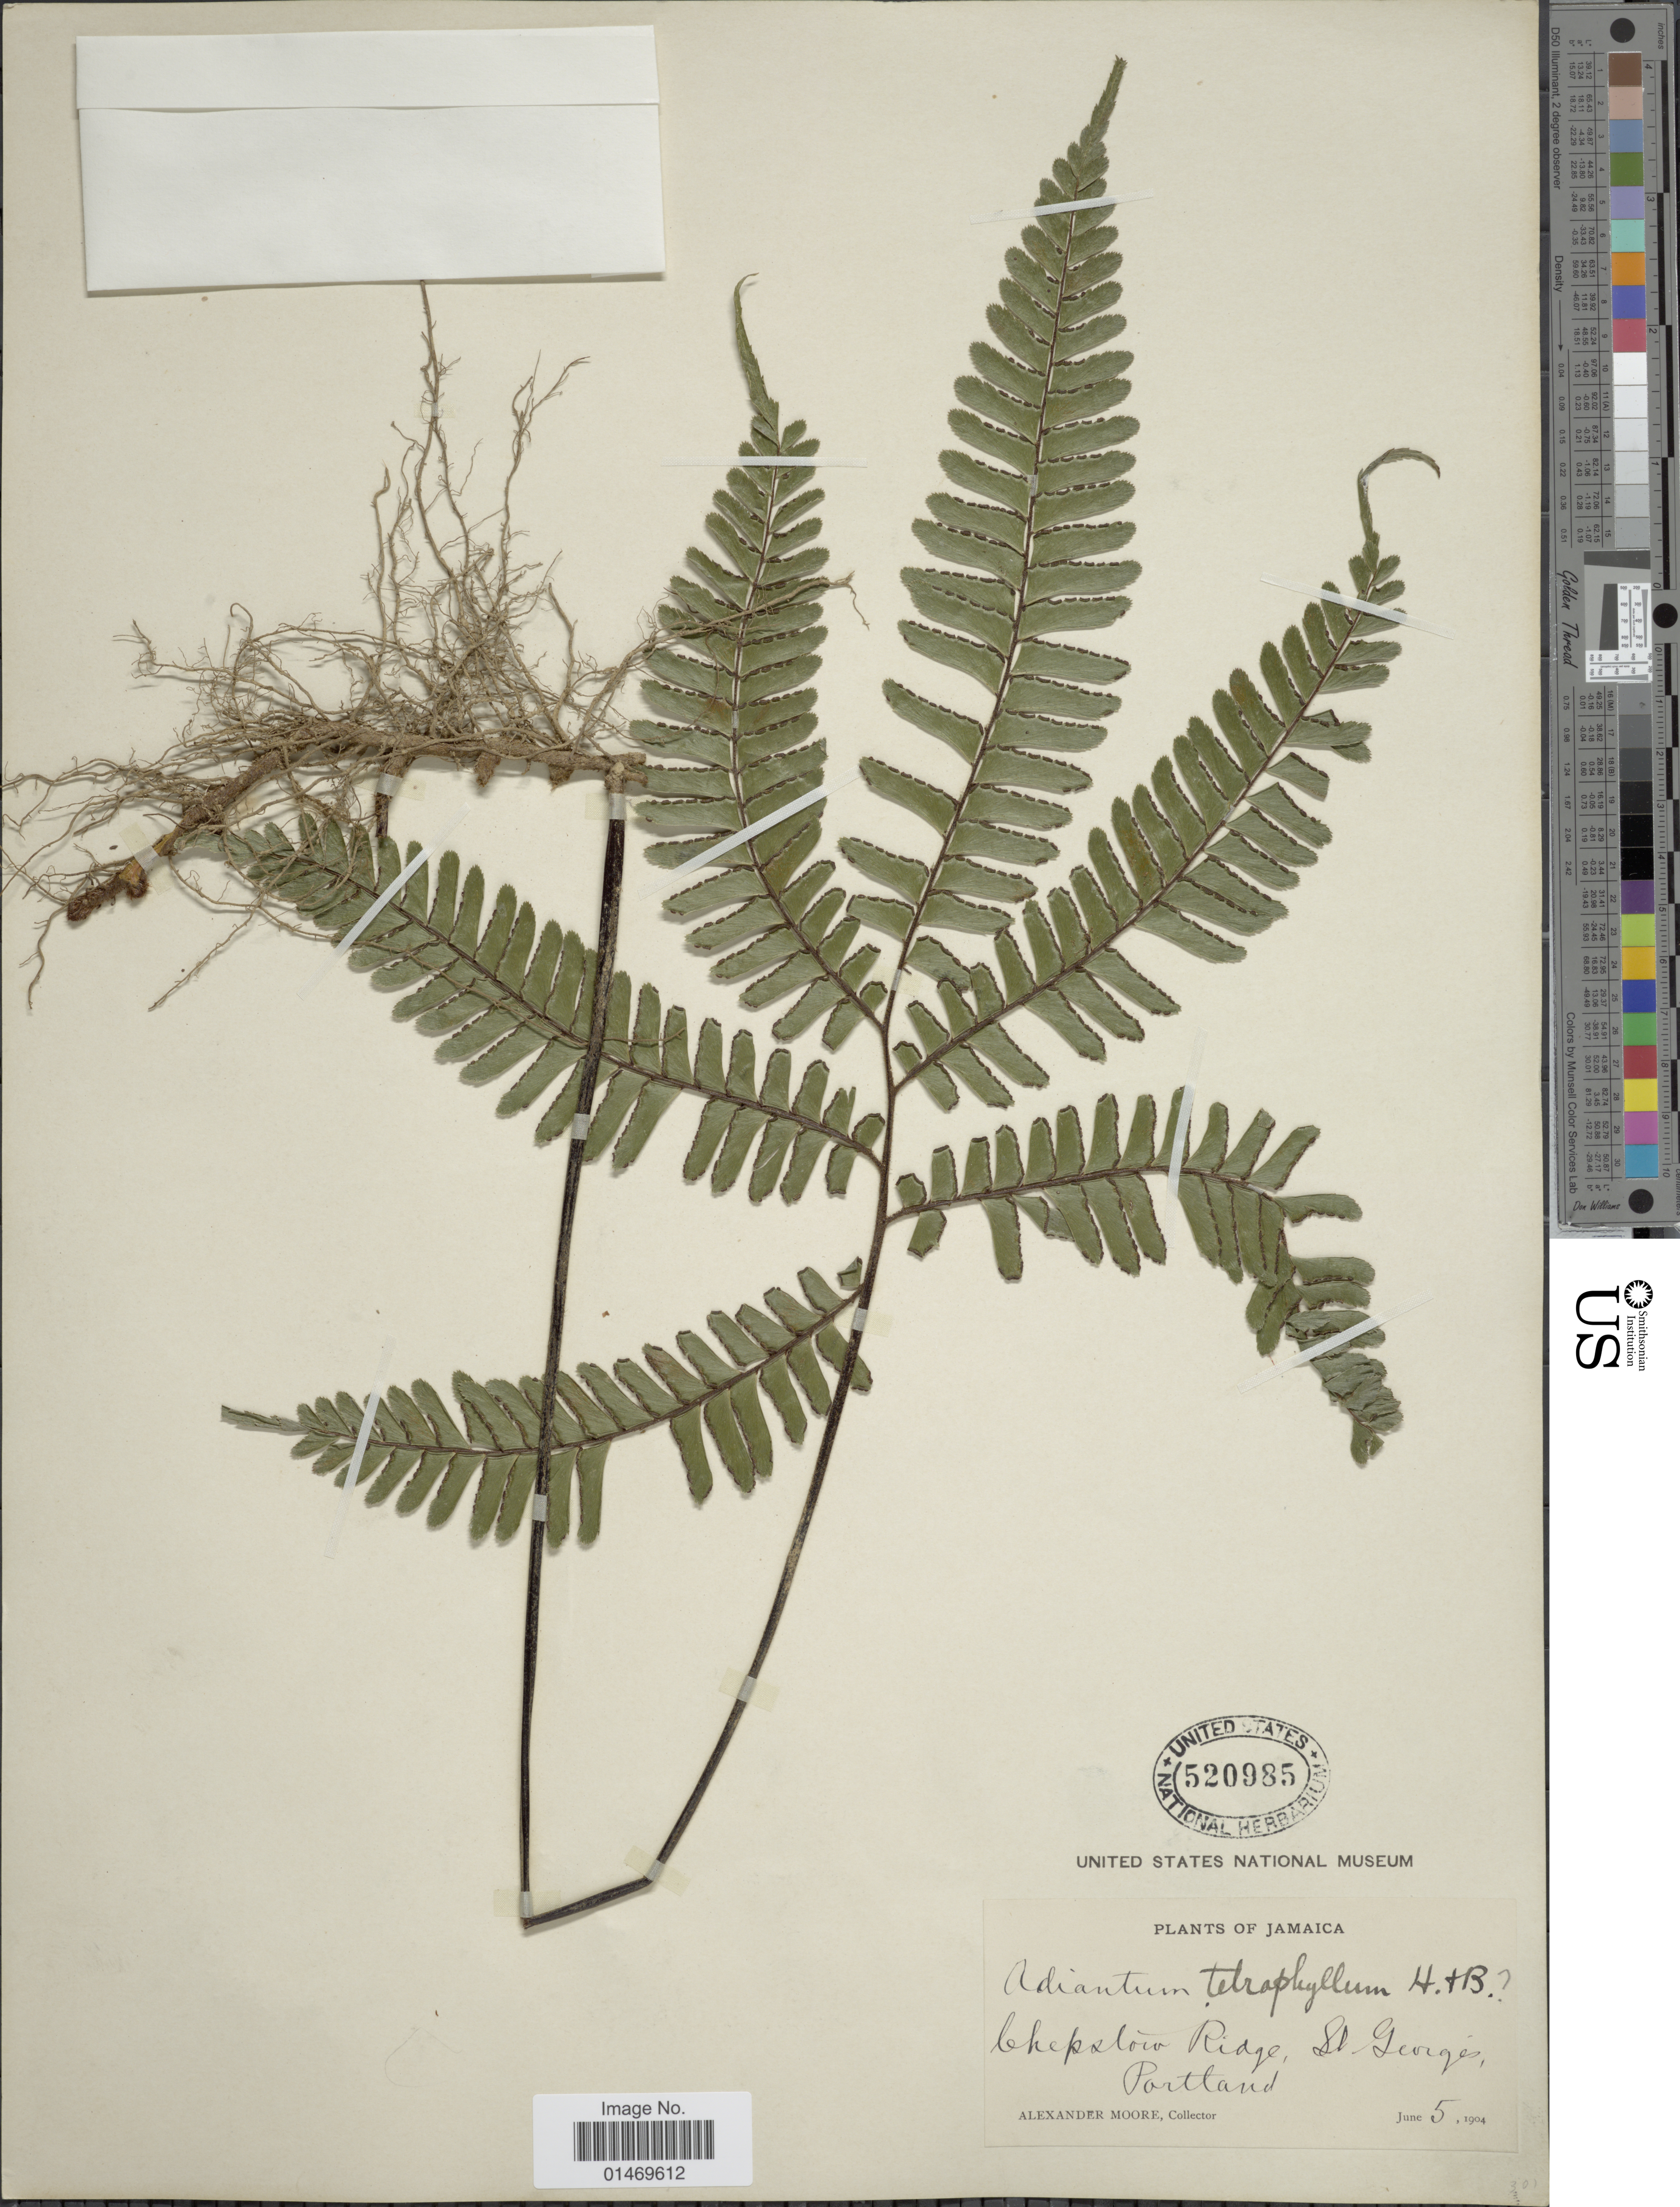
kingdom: Plantae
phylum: Tracheophyta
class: Polypodiopsida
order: Polypodiales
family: Pteridaceae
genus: Adiantum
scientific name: Adiantum tetraphyllum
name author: Humb. & Bonpl. ex Willd.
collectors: A. Moore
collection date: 1904-06-05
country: Jamaica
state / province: Portland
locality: Chepstow Ridge, St George's, Portland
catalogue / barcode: US 520985